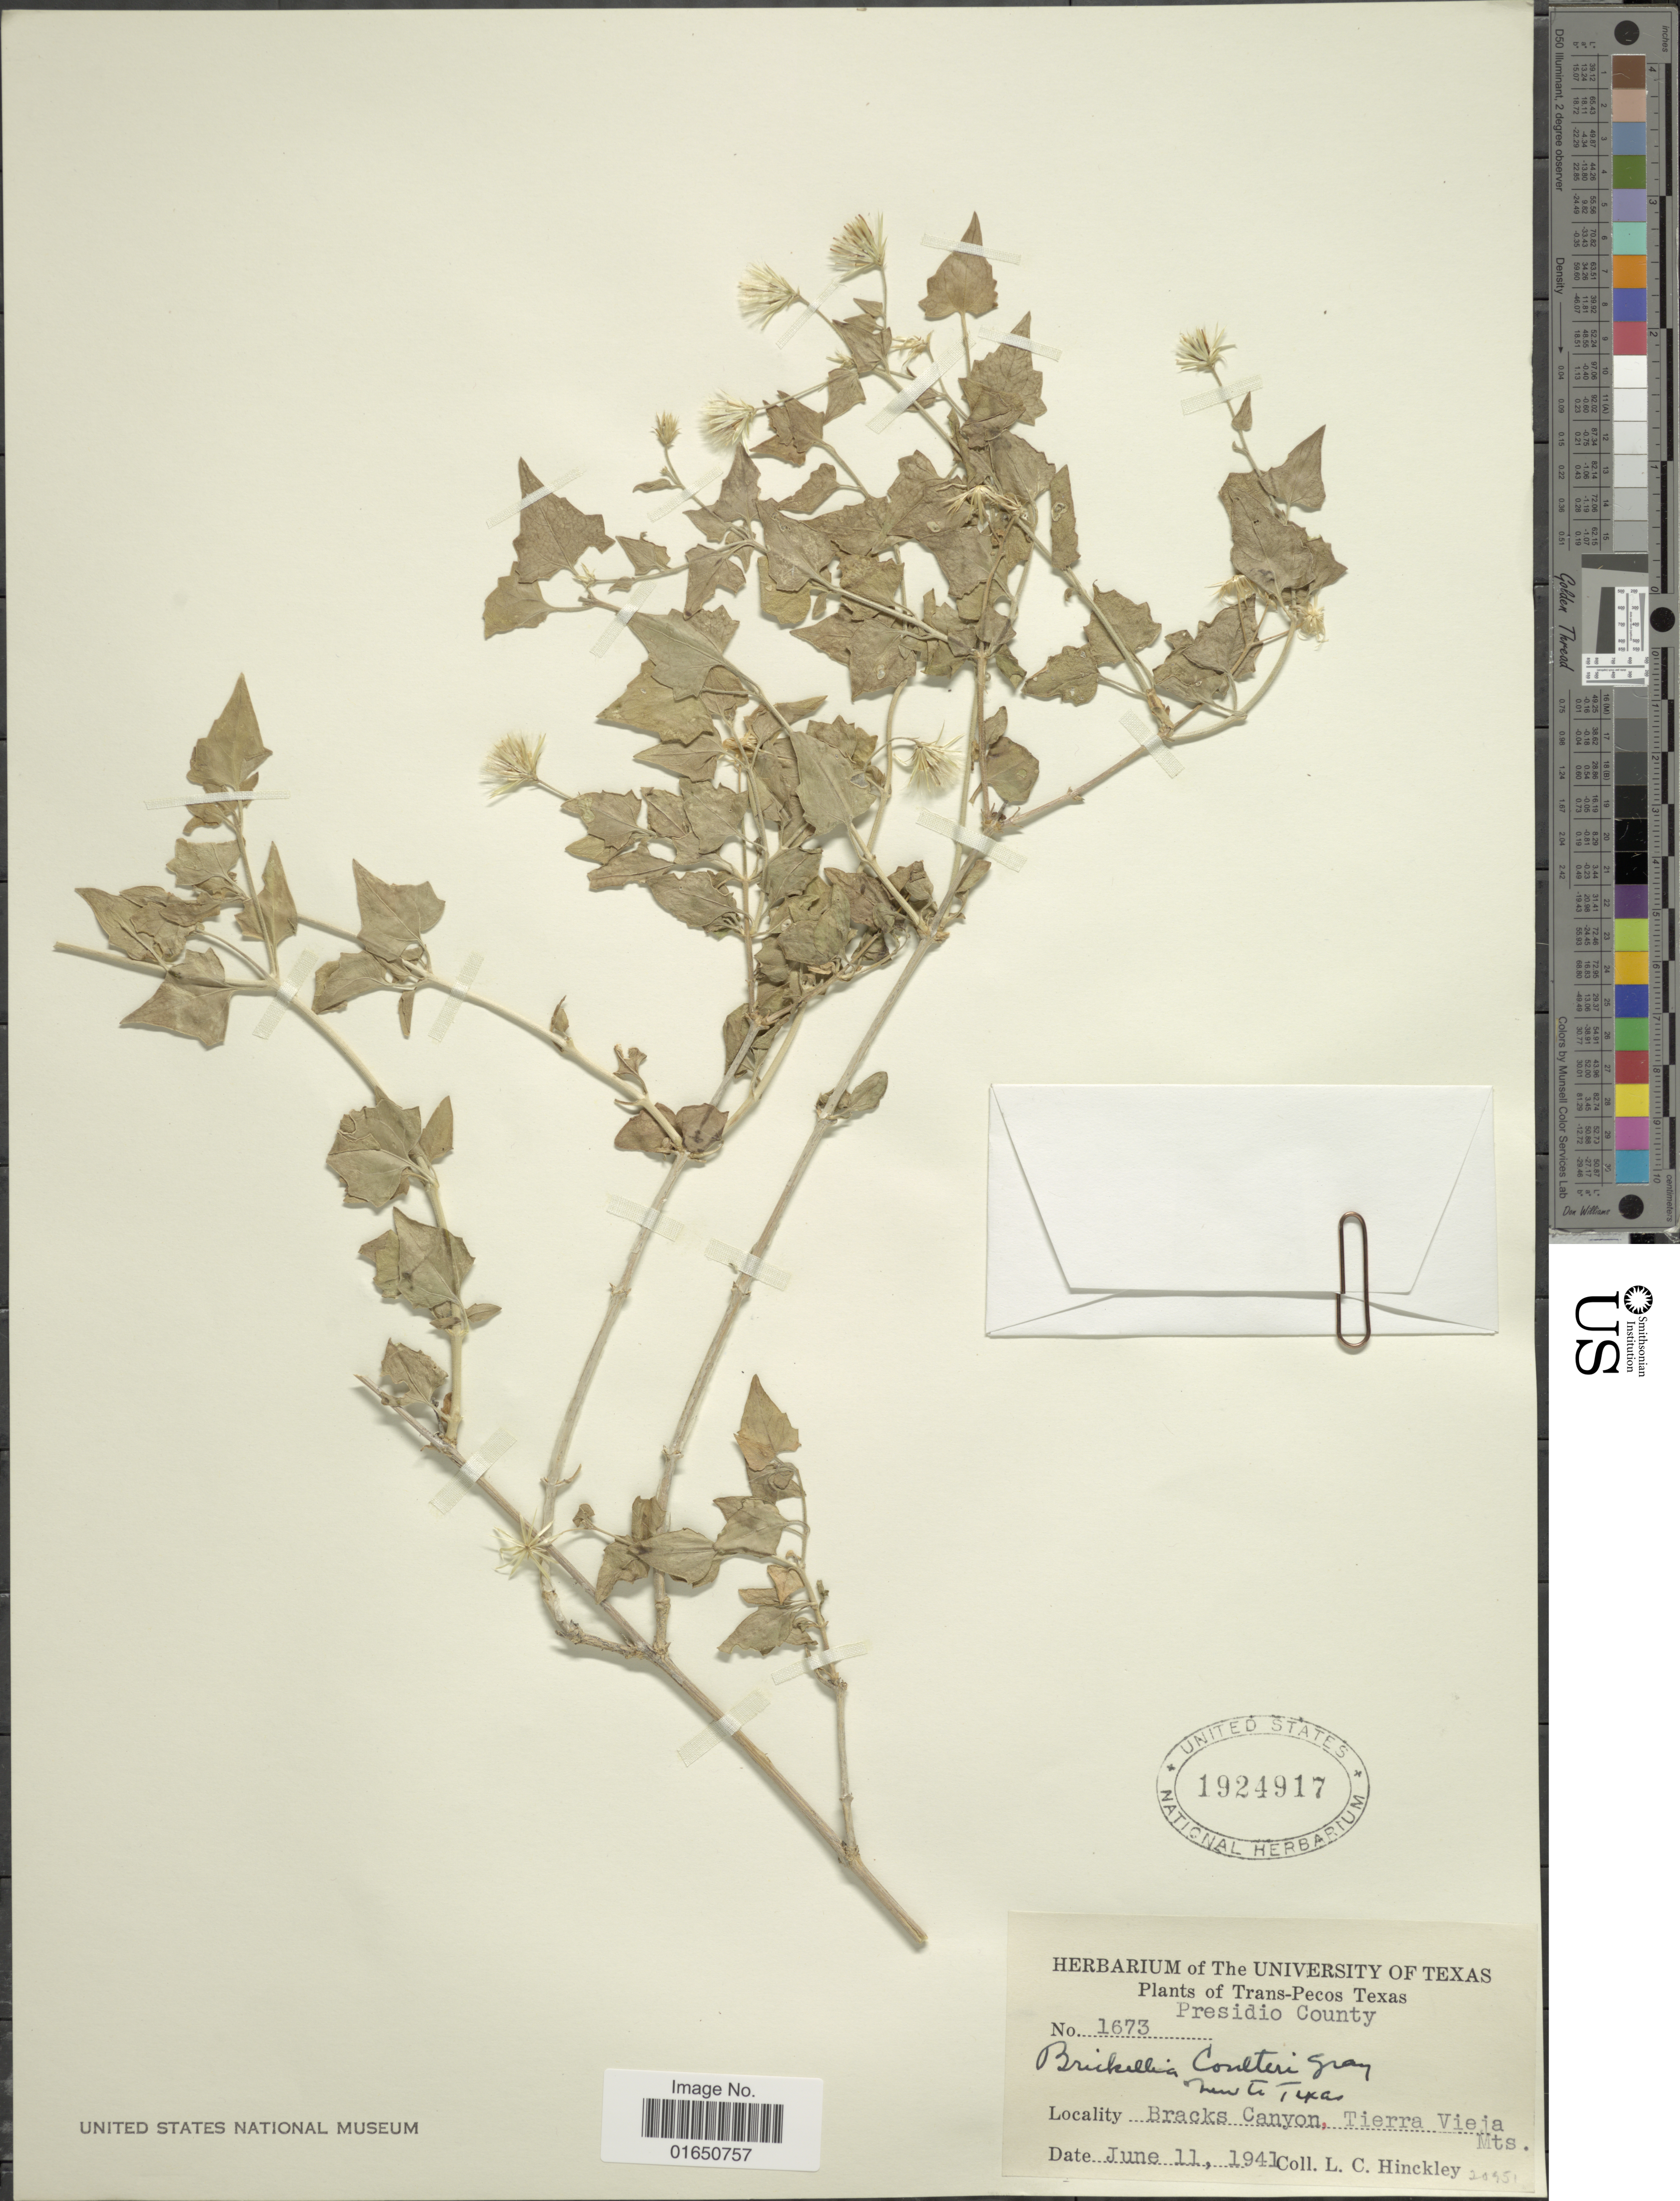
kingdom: Plantae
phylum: Tracheophyta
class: Magnoliopsida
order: Asterales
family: Asteraceae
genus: Brickellia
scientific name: Brickellia coulteri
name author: A. Gray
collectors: L. Hinckley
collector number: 1673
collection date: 1941-06-11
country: United States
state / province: Texas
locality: Trans-Pecos Texas, Presidio County. Bracks Canyon, Tierra Vieja Mts.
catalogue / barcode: US 1924917